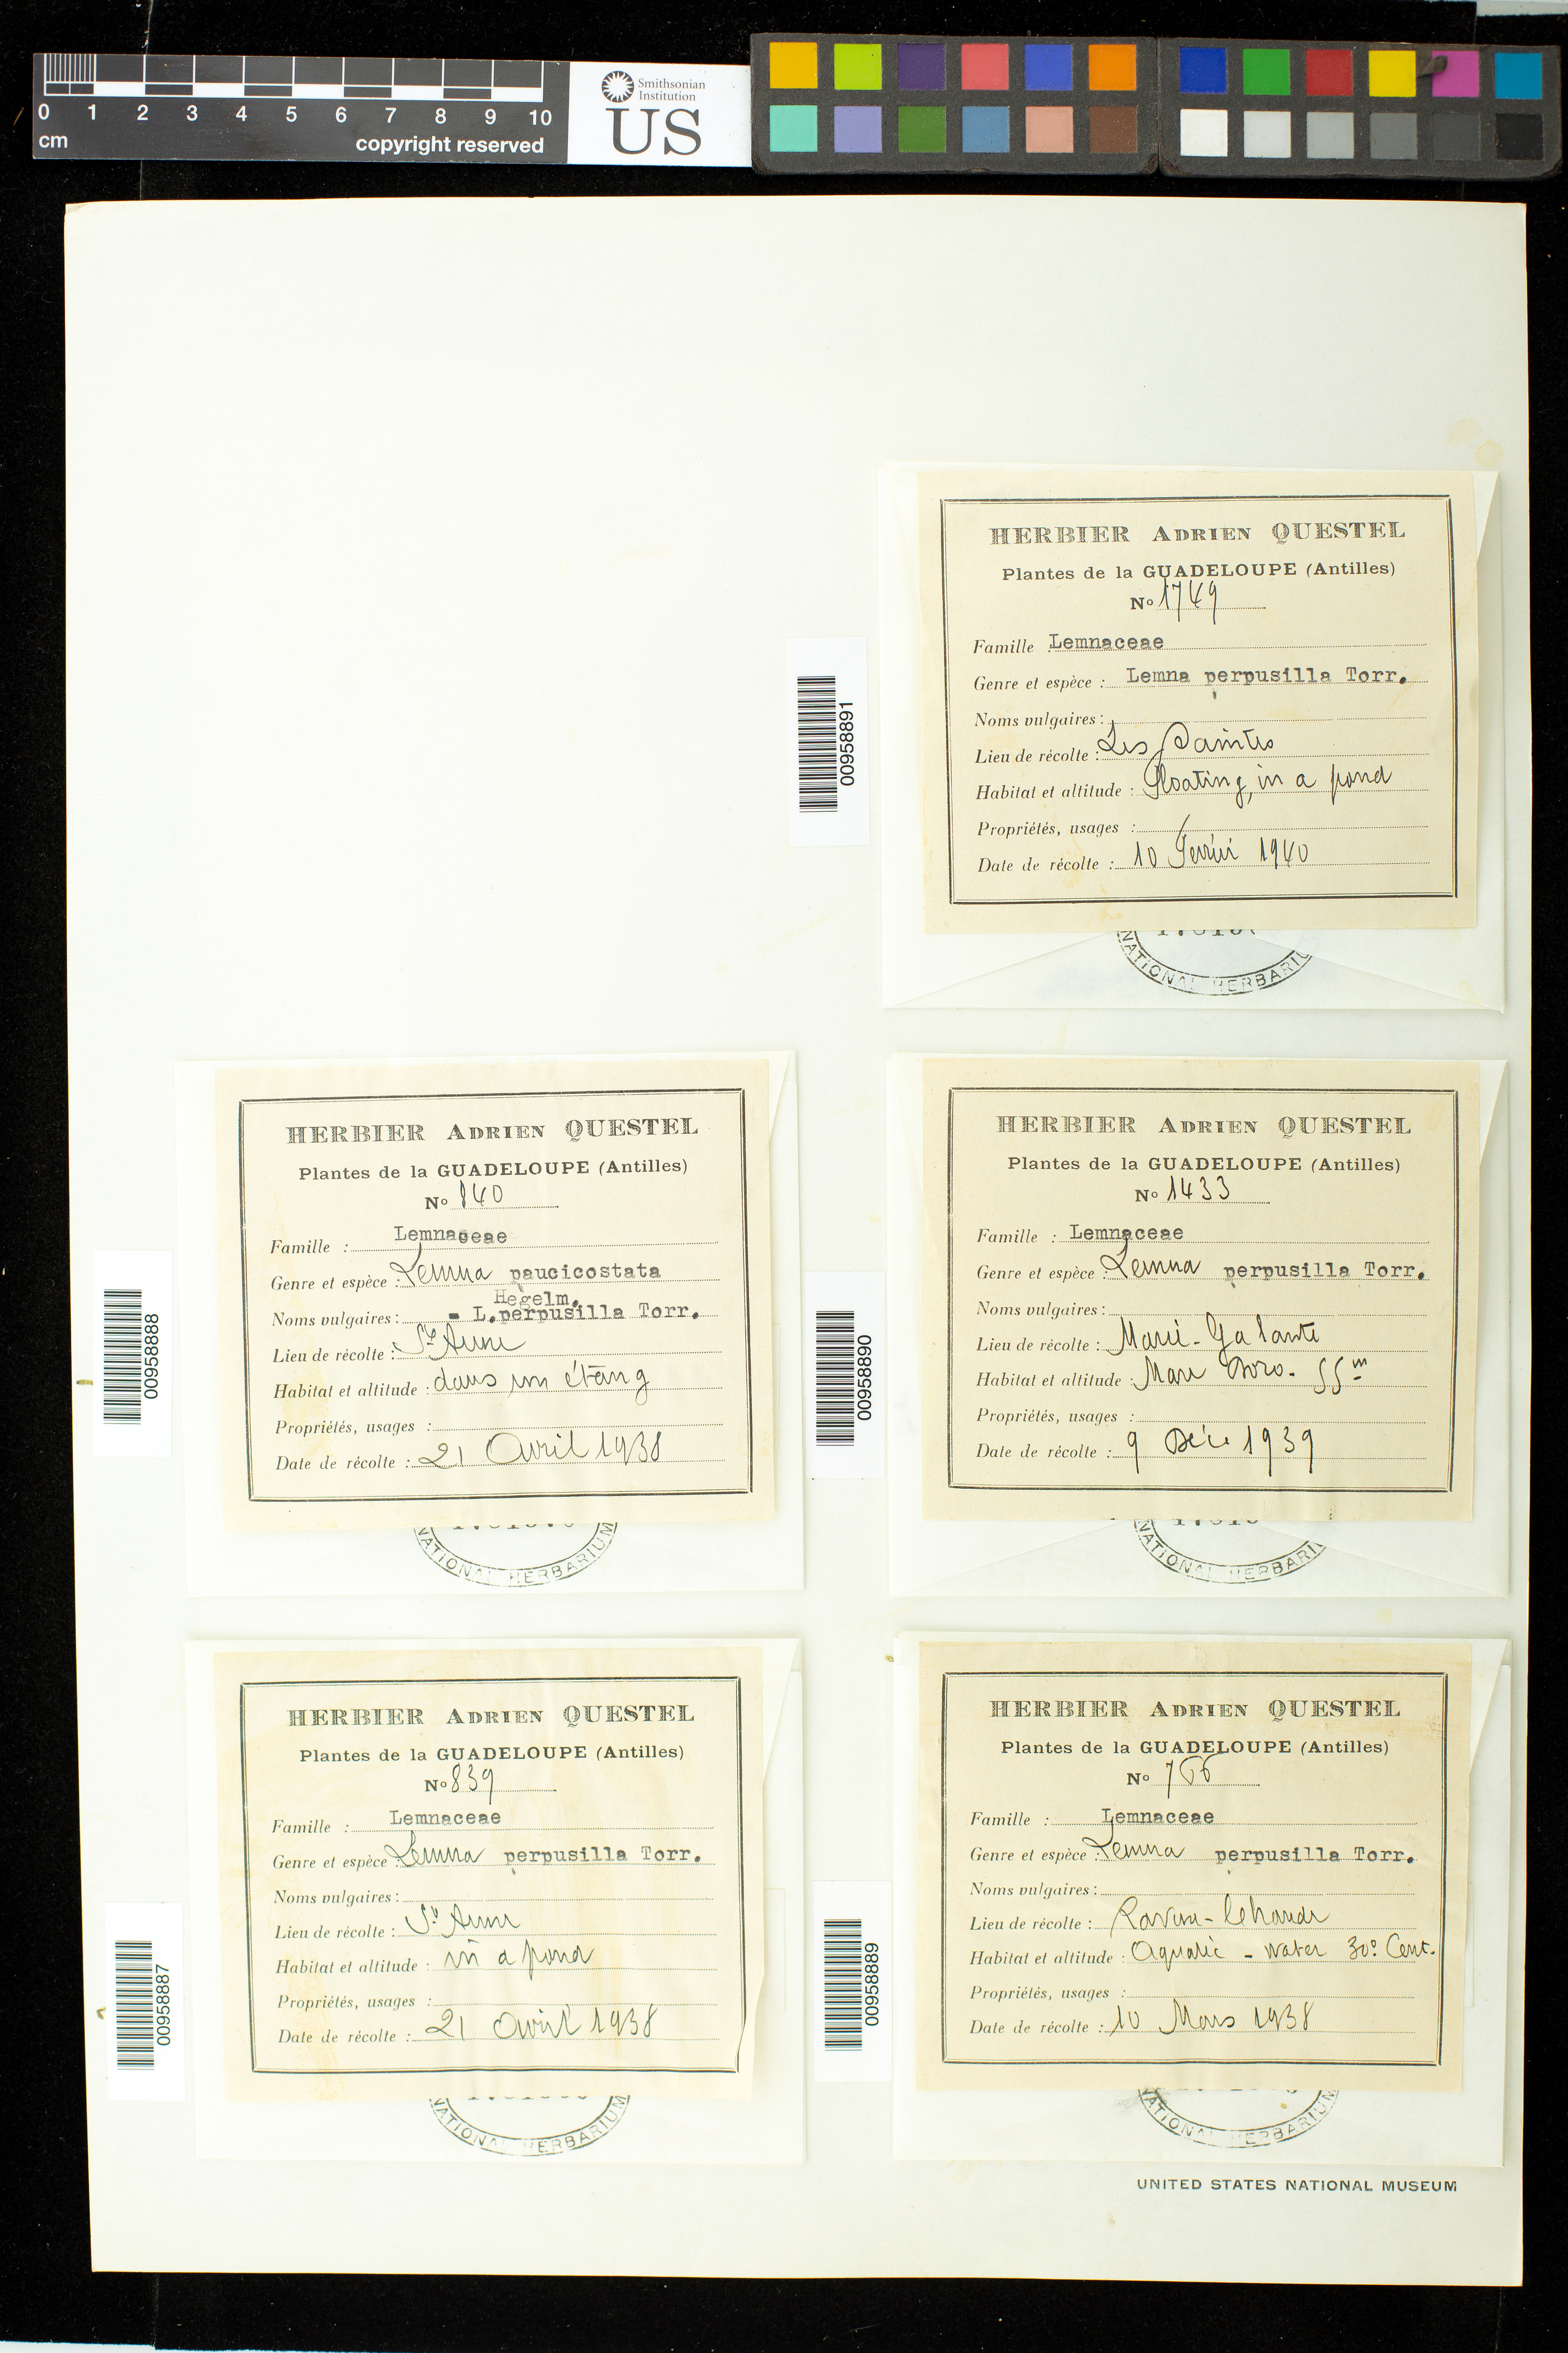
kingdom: Plantae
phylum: Tracheophyta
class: Liliopsida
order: Alismatales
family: Araceae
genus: Lemna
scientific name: Lemna perpusilla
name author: Torr.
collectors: A. Questel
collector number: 1433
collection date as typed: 09 Dec 1939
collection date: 1939-12-09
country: Guadeloupe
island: Marie Galante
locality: Mare Doro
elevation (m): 55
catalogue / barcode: US 1781567